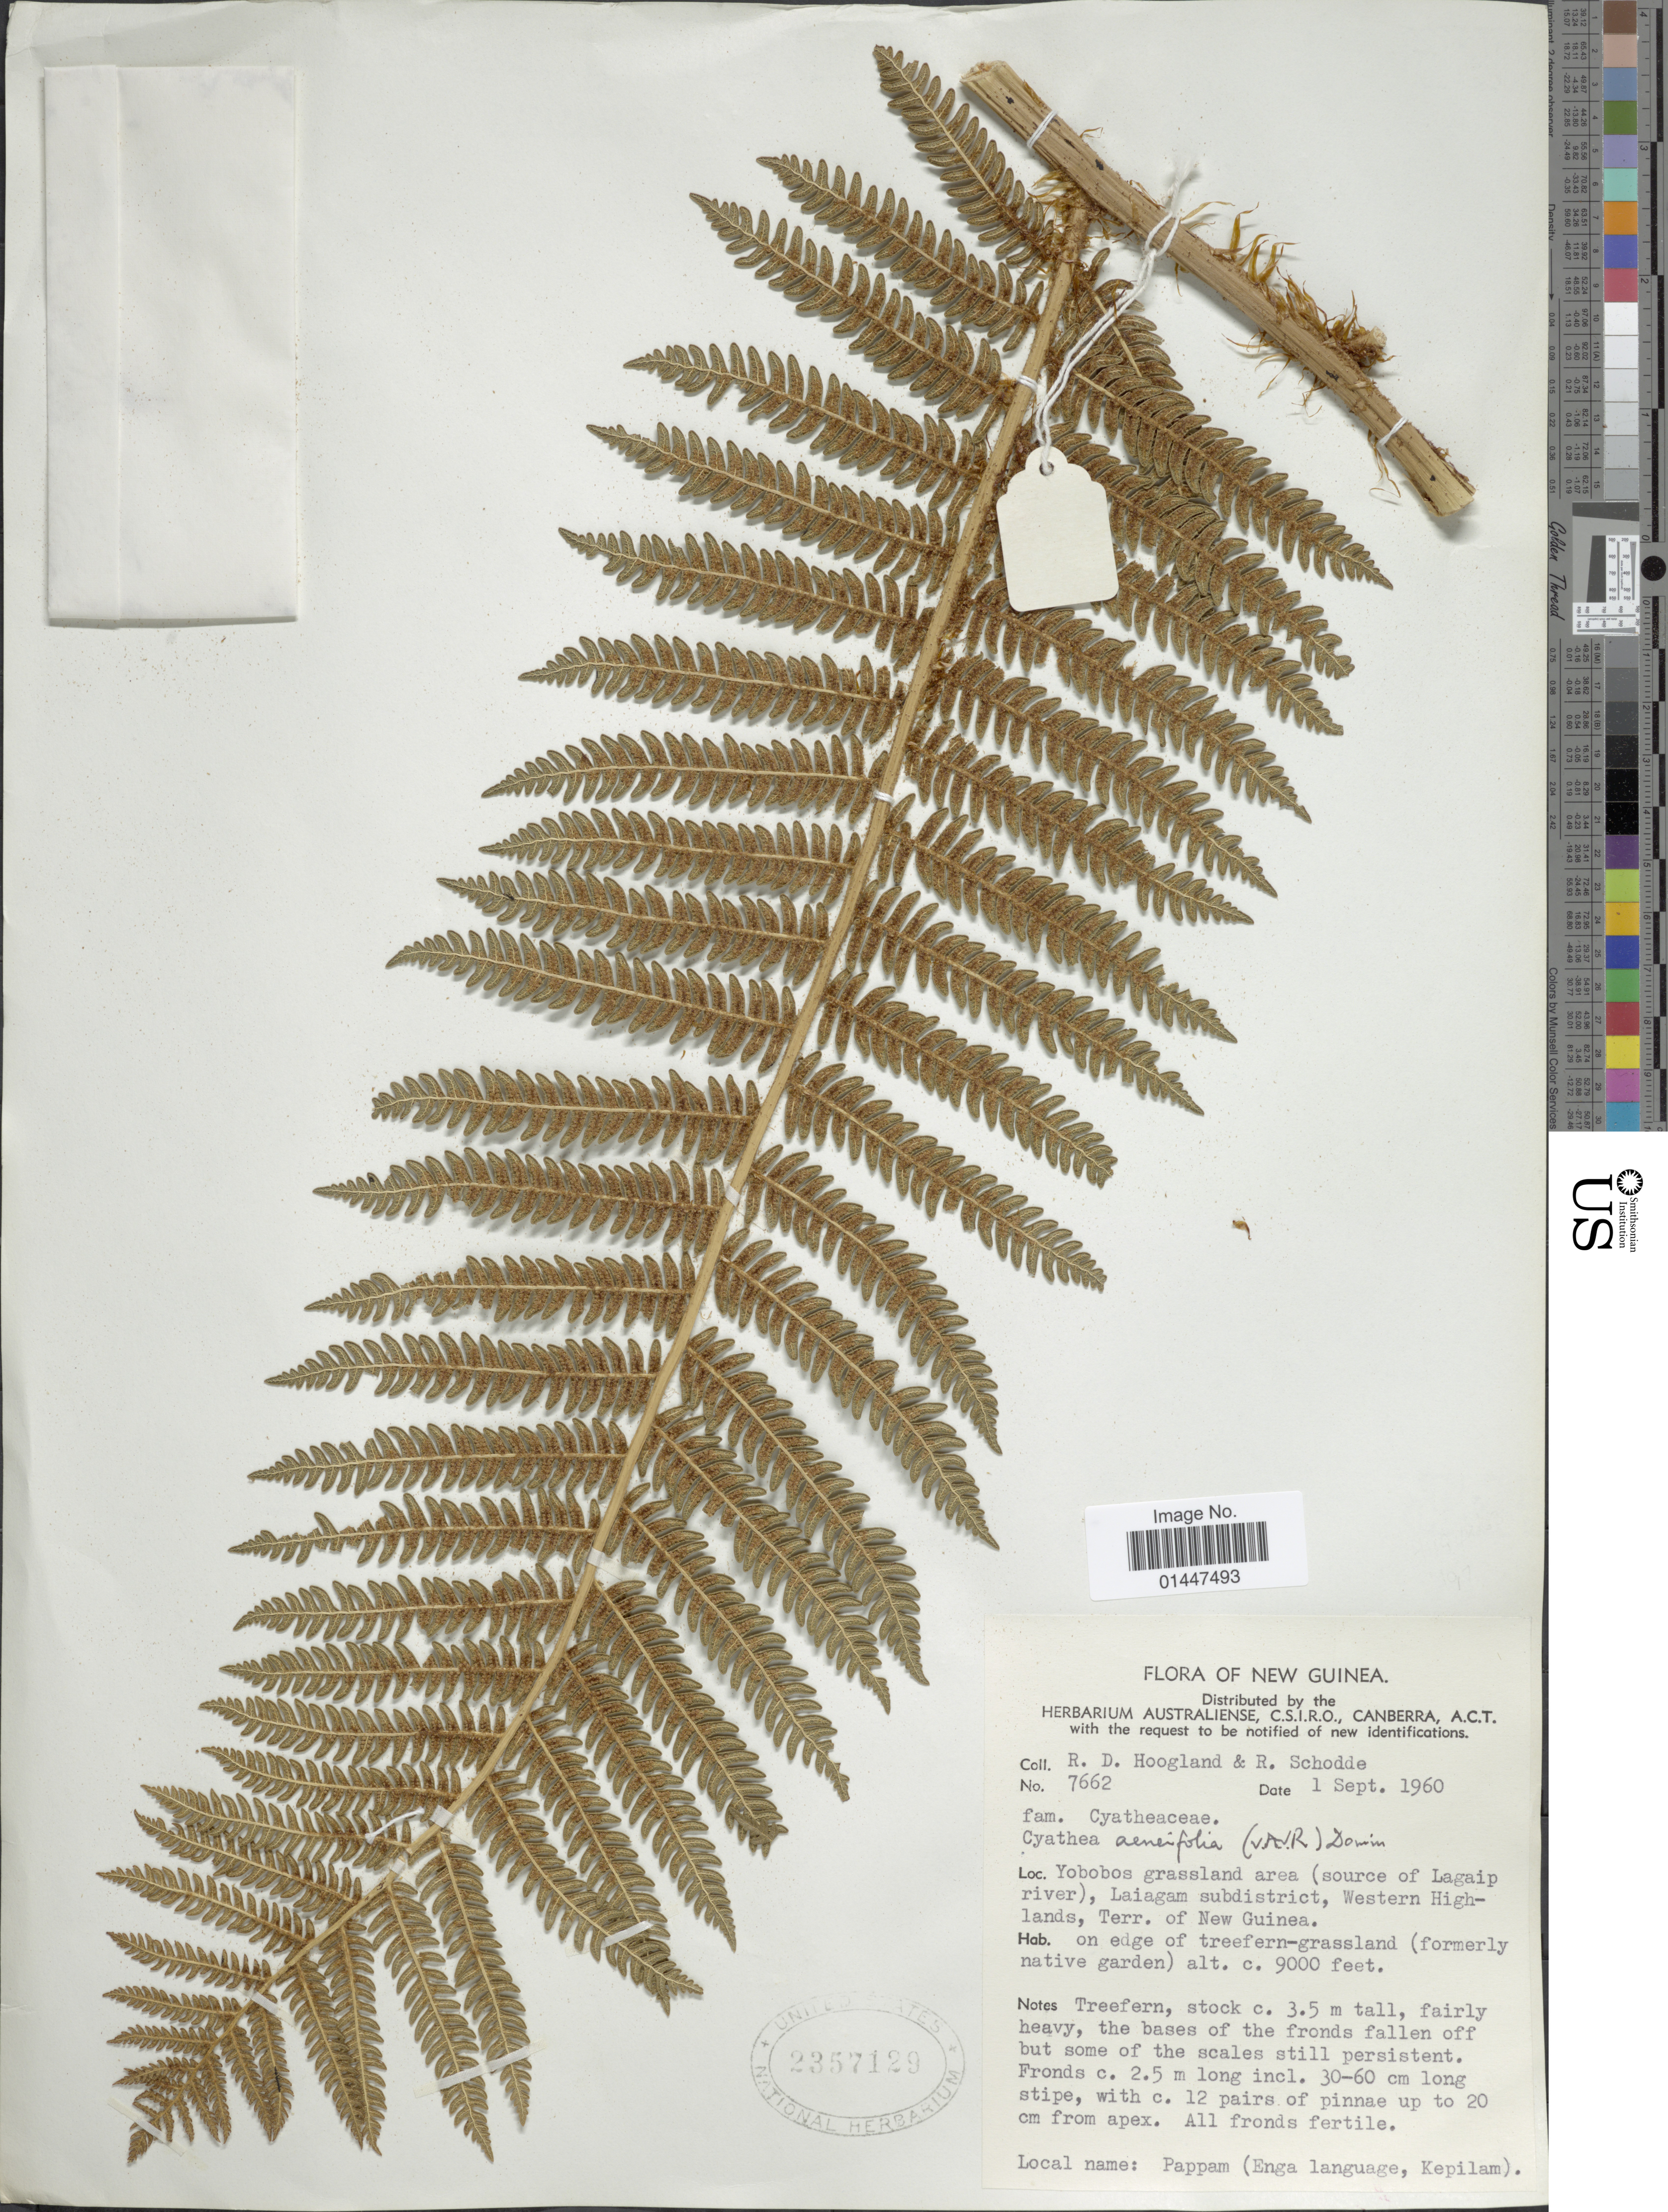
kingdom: Plantae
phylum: Tracheophyta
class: Polypodiopsida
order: Cyatheales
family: Cyatheaceae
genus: Sphaeropteris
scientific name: Sphaeropteris aeneifolia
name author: (Alderw.) R.M. Tryon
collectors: R. D. Hoogland & R. Schodde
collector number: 7662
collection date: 1960-09-01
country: Papua New Guinea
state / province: Western Highlands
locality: New Guinea. yobobos grassland area (source of Lagaipriver), Laiagam subdistrict, Terr. of New Guinea.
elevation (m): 2743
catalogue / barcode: US 2357129